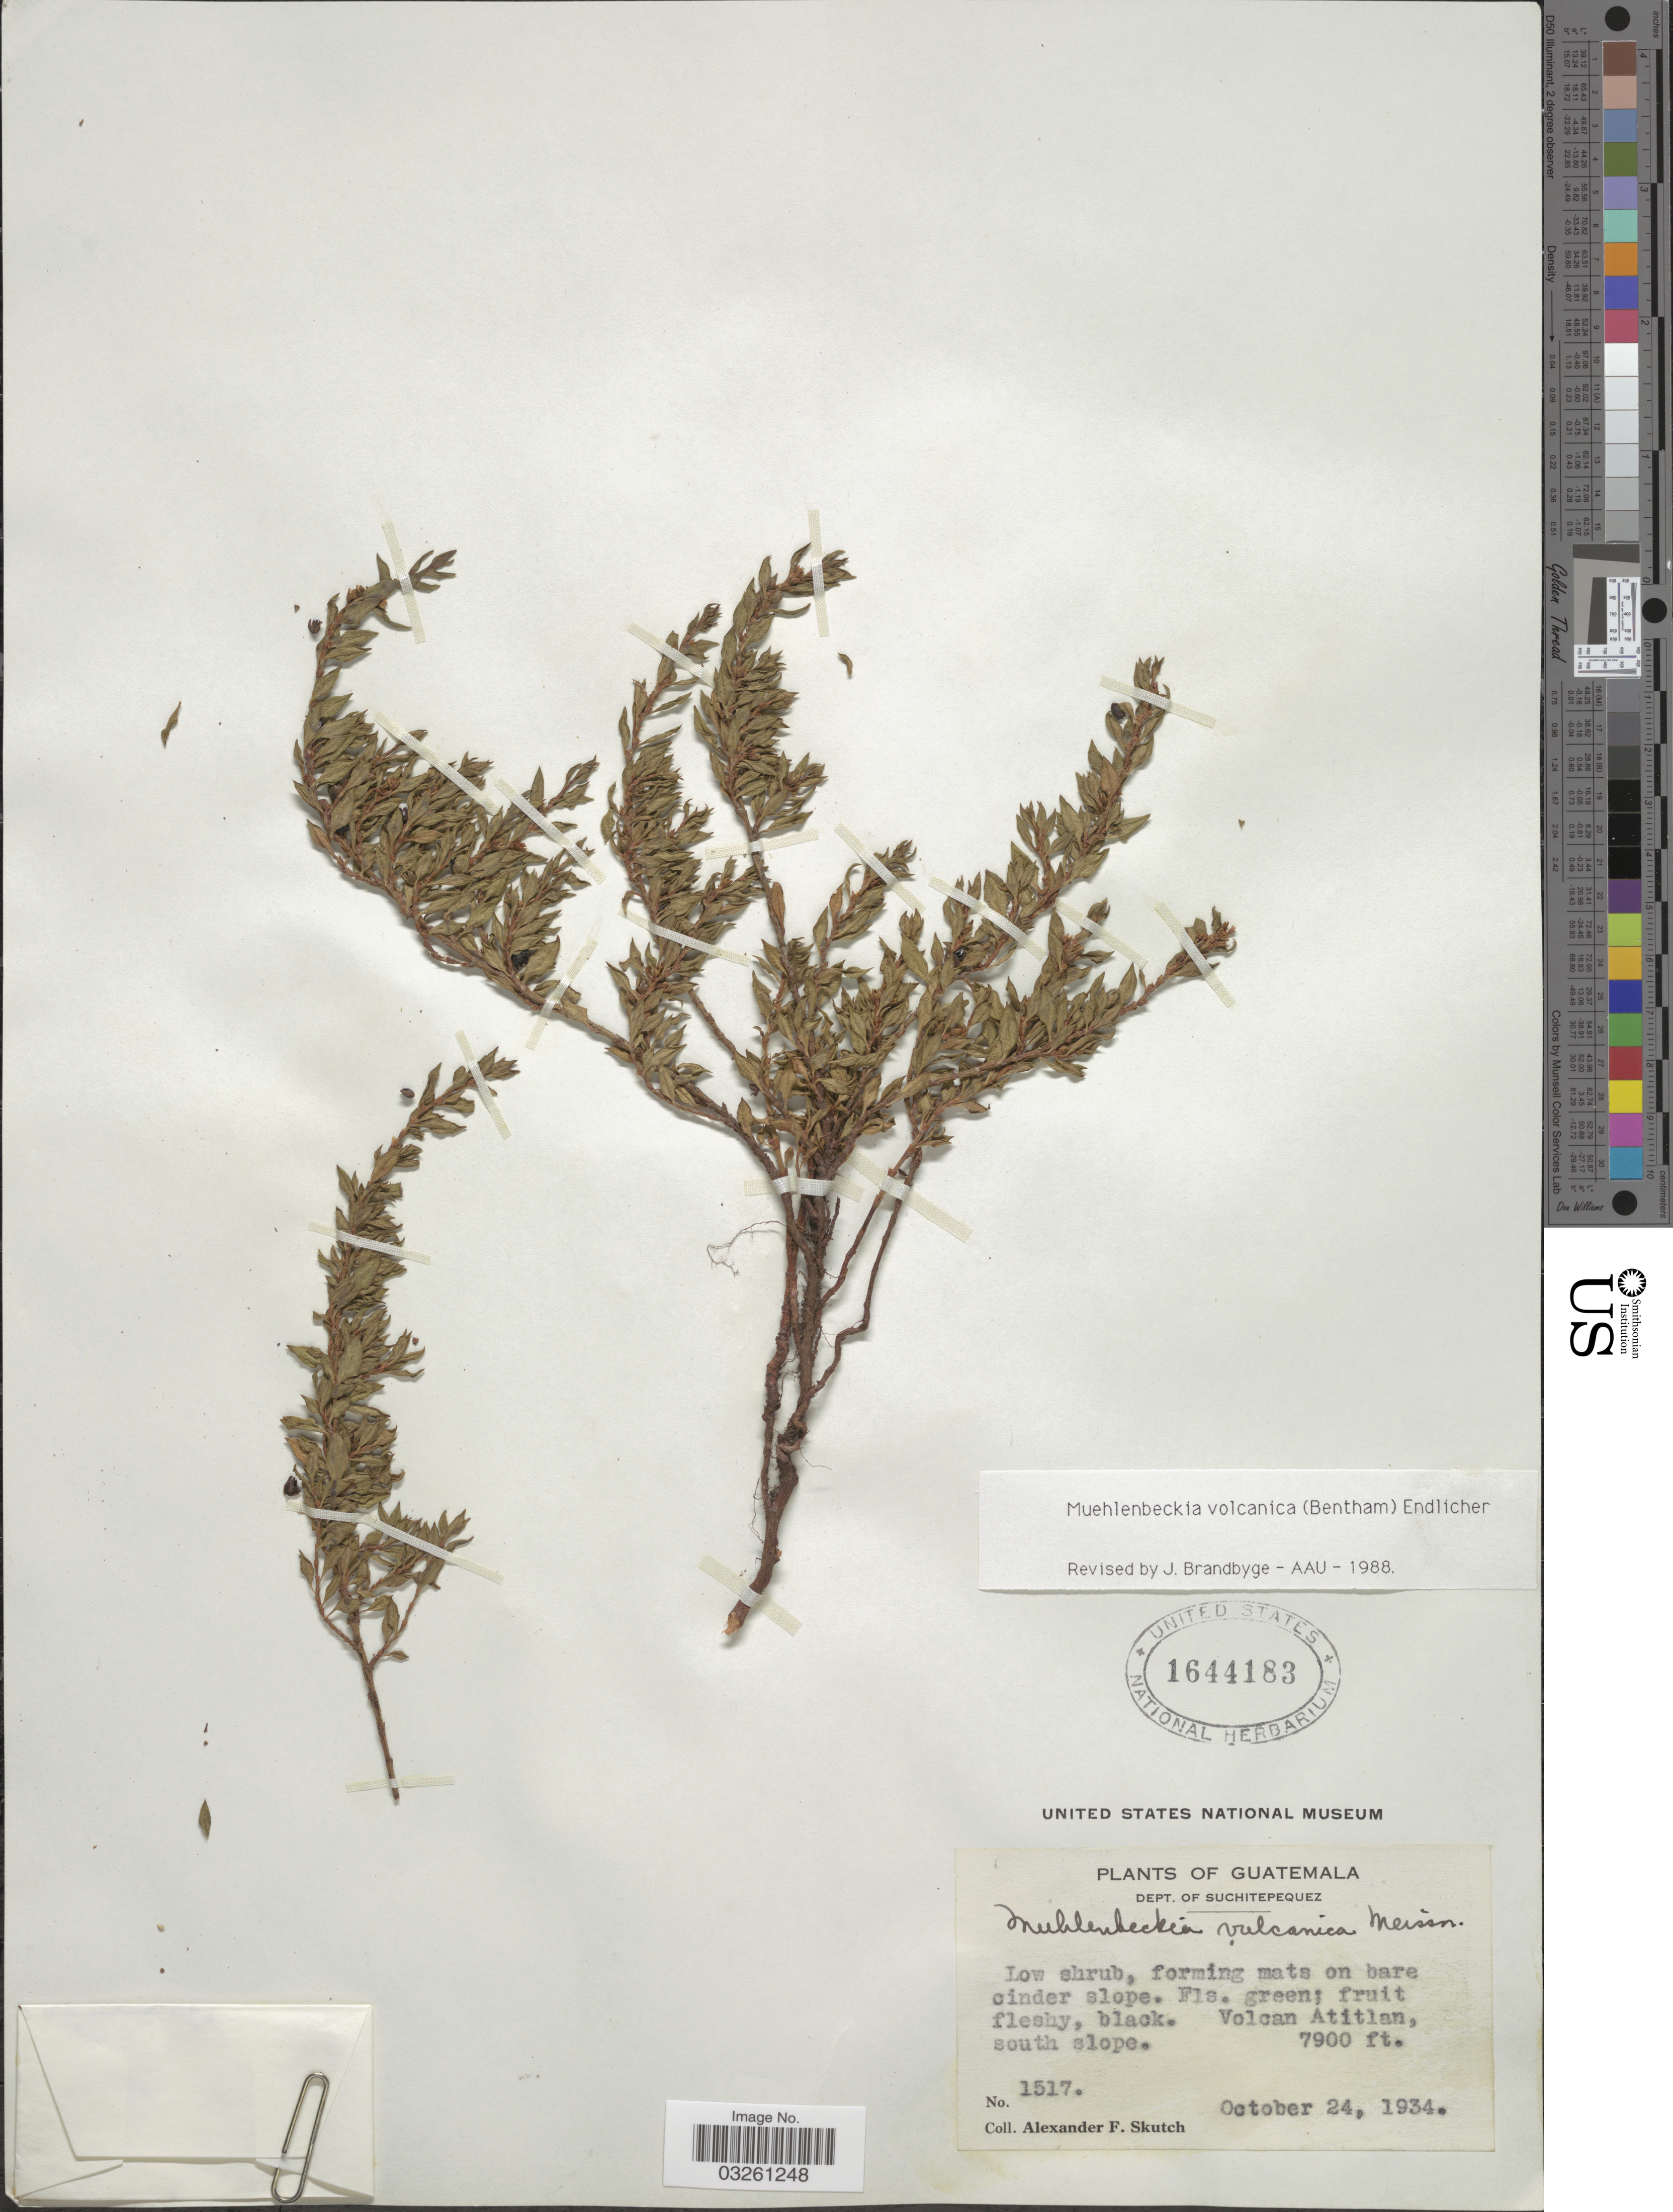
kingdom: Plantae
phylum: Tracheophyta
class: Magnoliopsida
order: Caryophyllales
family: Polygonaceae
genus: Muehlenbeckia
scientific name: Muehlenbeckia vulcanica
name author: Meisn.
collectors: A. F. Skutch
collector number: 1517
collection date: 1934-10-24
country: Guatemala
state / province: Suchitepéquez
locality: Dept. of Suchitepequez. Volcan Atitlan, south slope.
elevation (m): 2408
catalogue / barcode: US 1644183